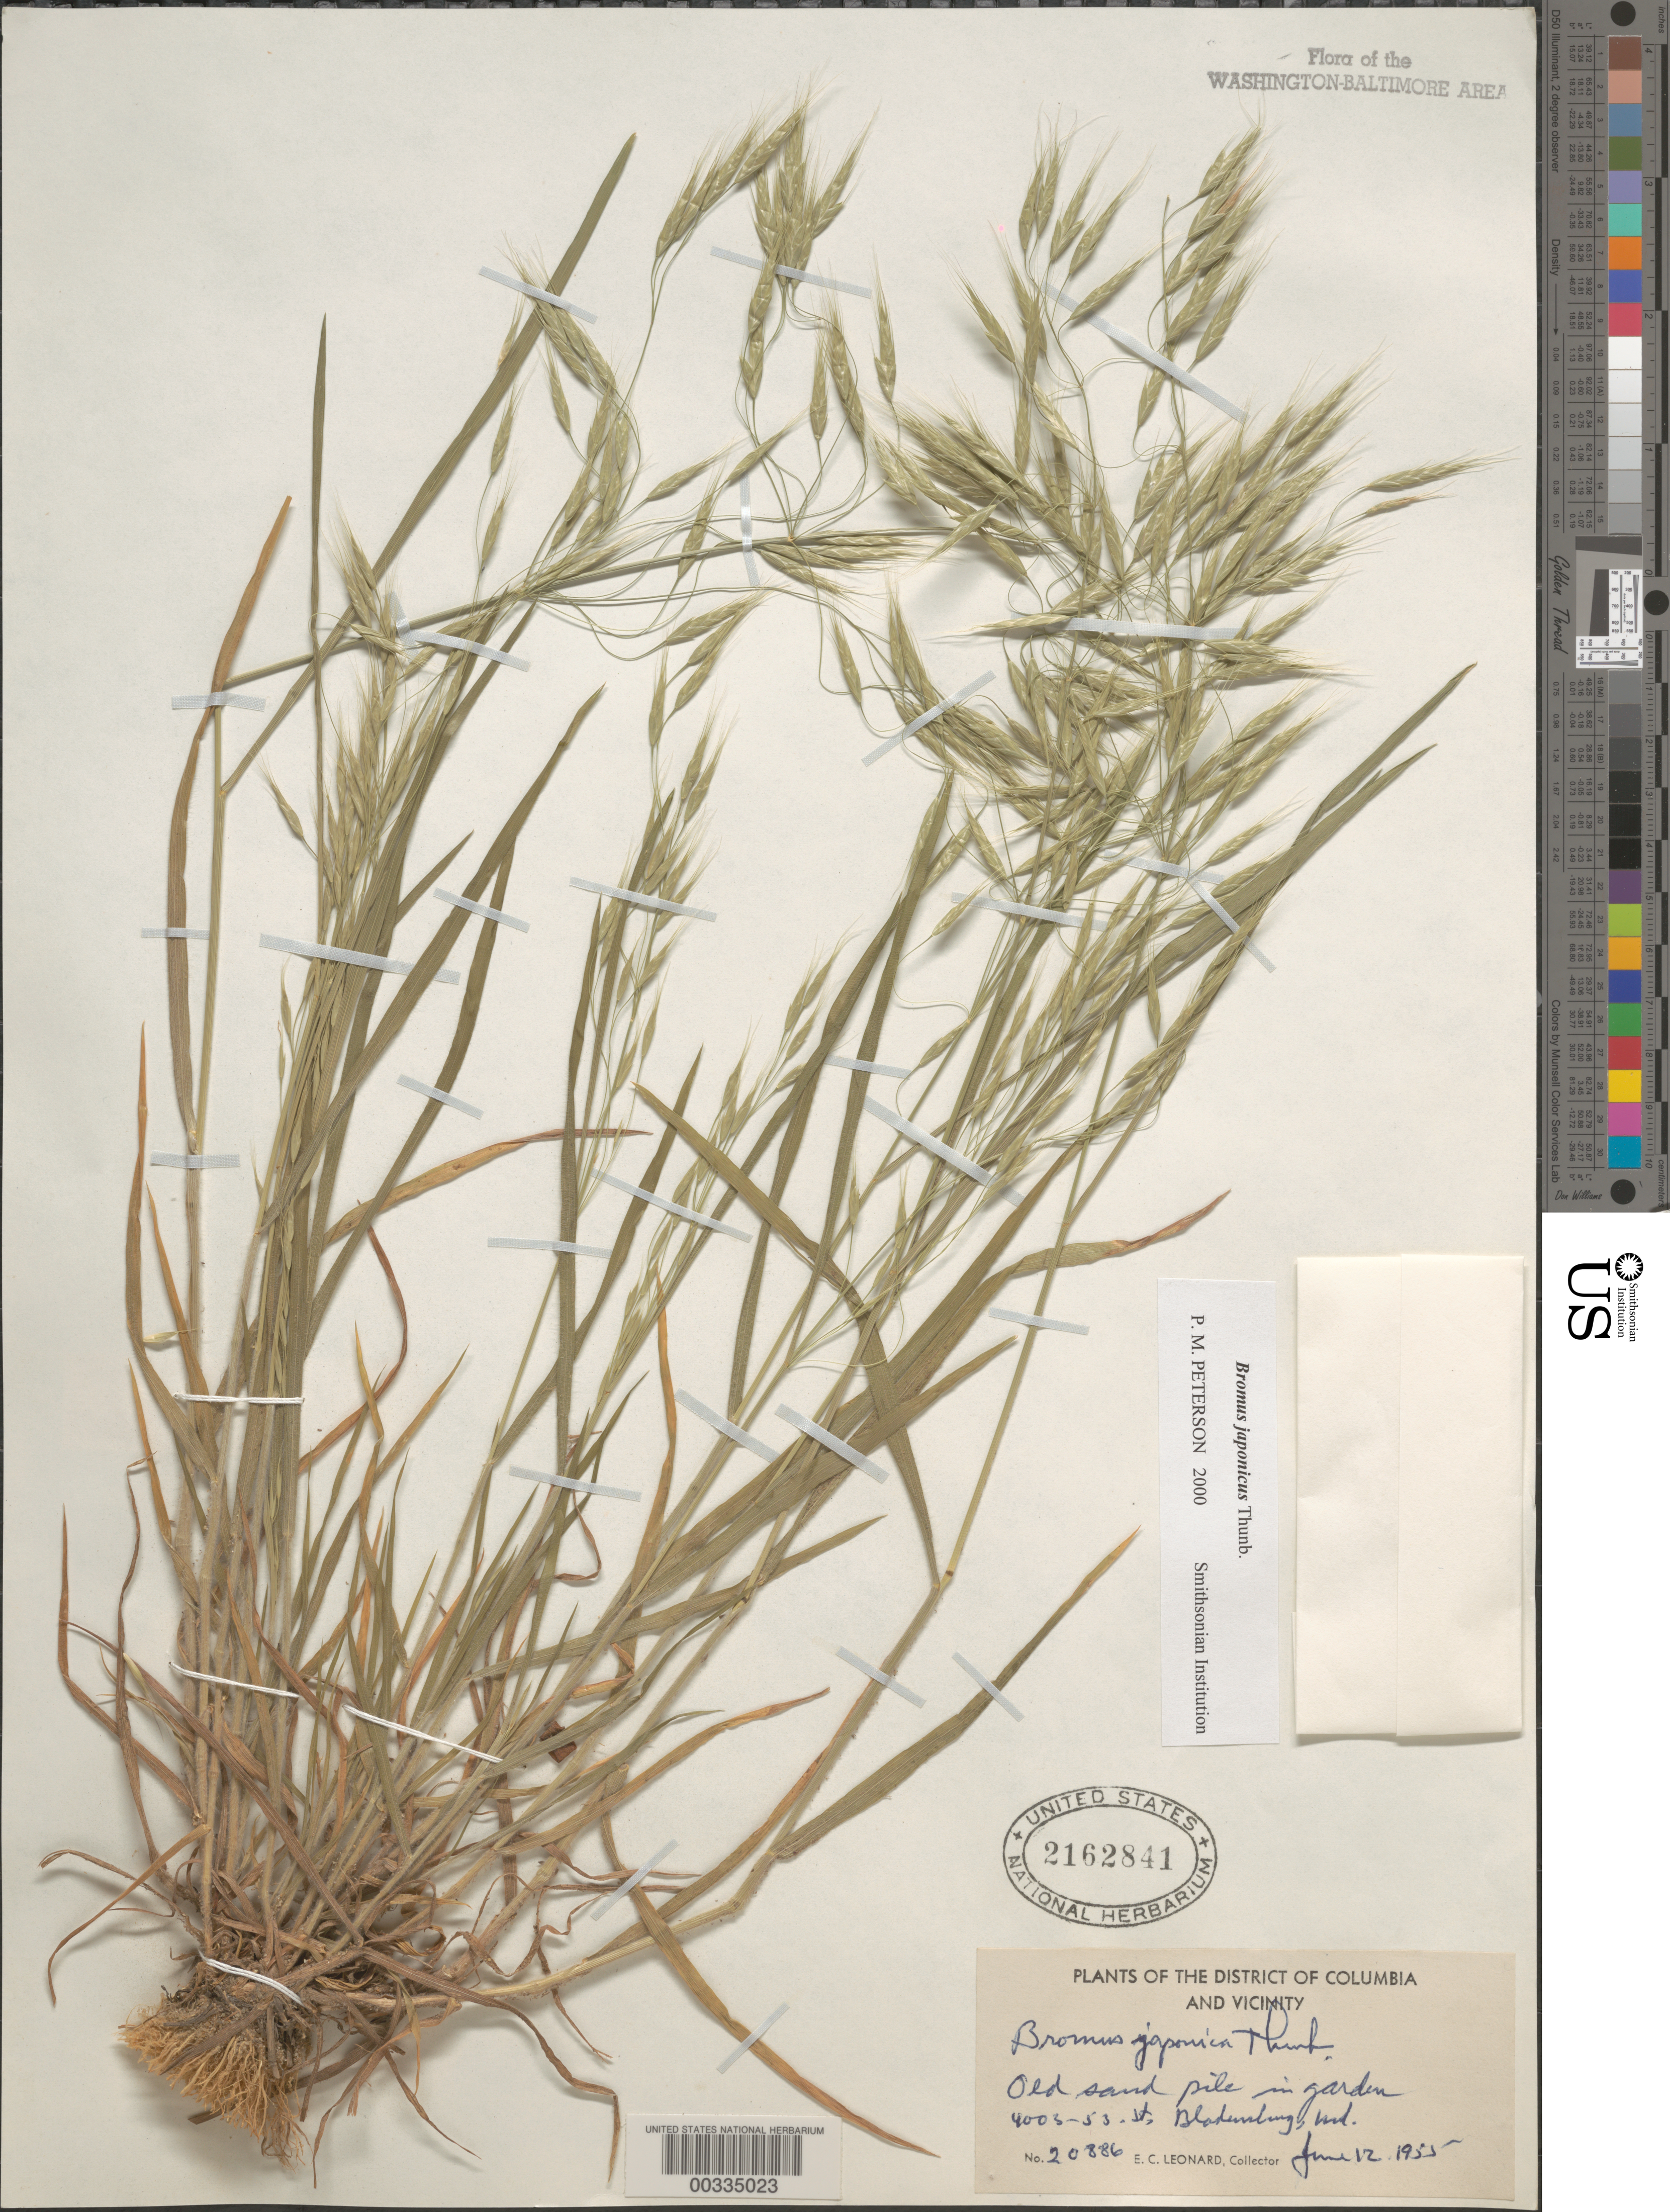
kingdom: Plantae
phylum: Tracheophyta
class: Liliopsida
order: Poales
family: Poaceae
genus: Bromus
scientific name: Bromus japonicus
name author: Houtt.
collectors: E. C. Leonard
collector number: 20886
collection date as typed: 12 Jun 1955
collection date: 1955-06-12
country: United States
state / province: Maryland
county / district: Prince George's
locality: Bladensburg, 4003 53rd St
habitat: Old sand pile in garden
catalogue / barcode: US 2162841